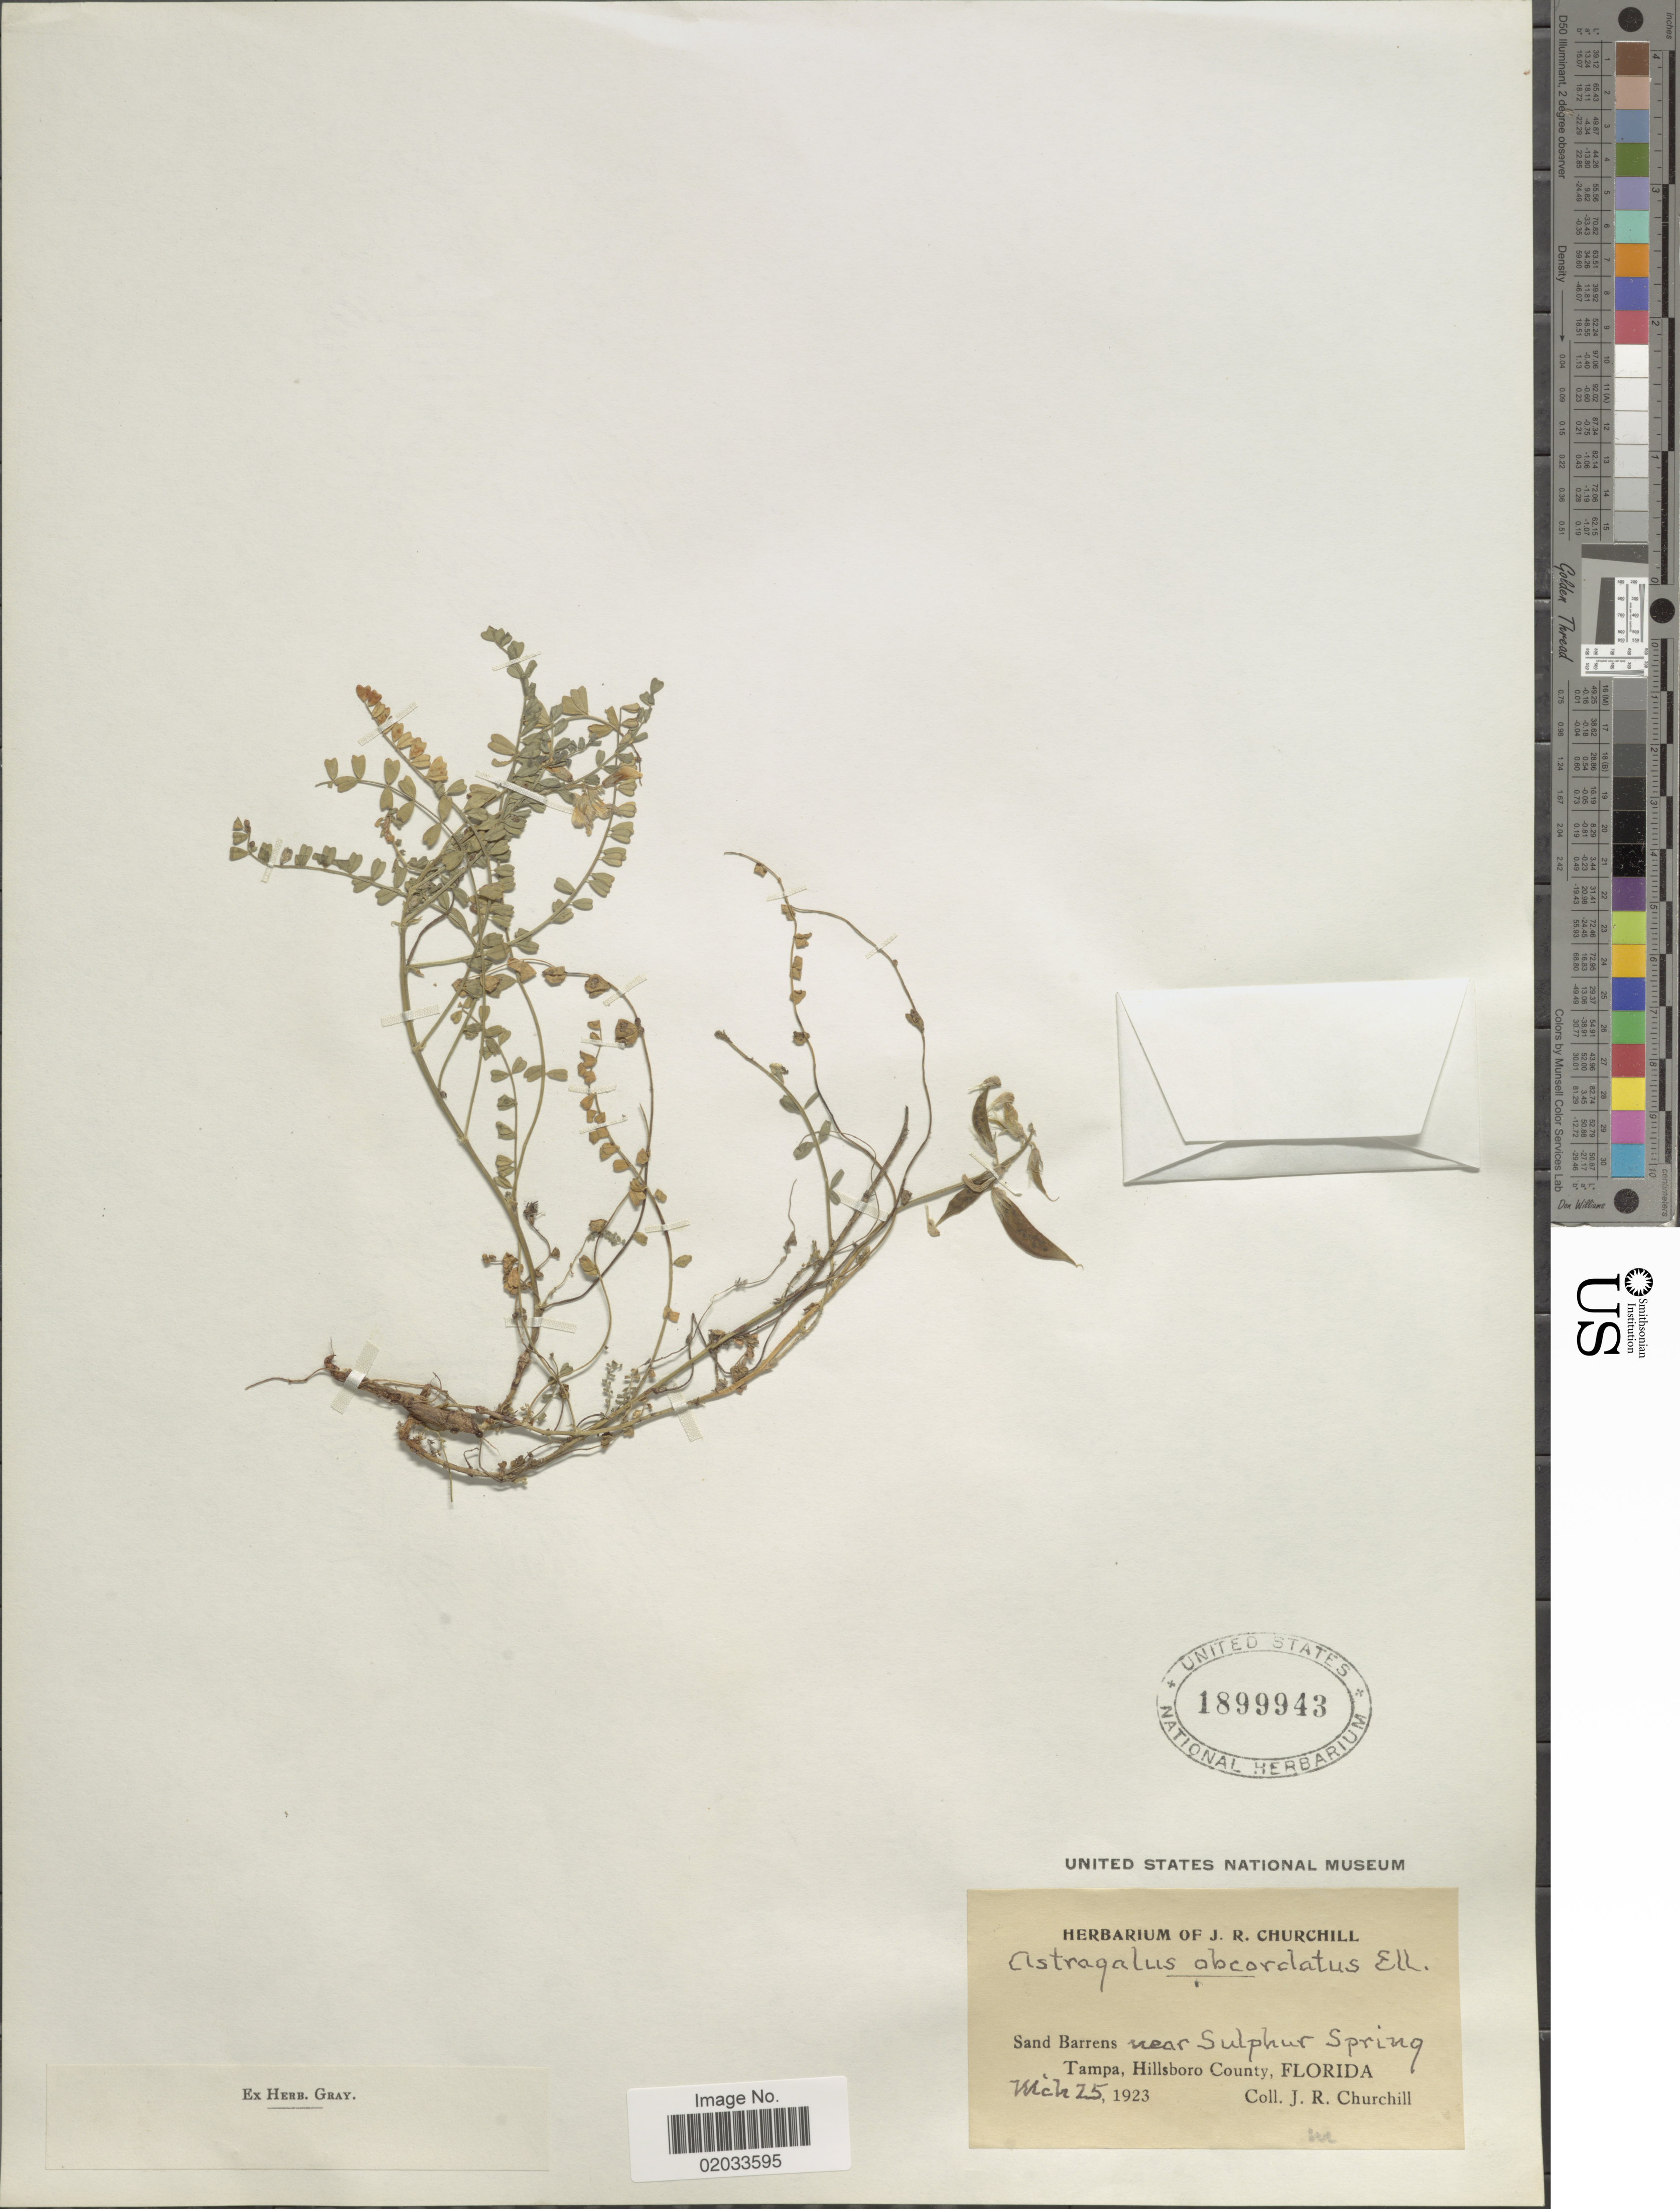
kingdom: Plantae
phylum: Tracheophyta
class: Magnoliopsida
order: Fabales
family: Fabaceae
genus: Astragalus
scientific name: Astragalus obcordatus Boiss., nom. illeg.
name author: Boiss.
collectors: J. Churchill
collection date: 1923-03-25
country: United States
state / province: Florida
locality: Sand barrens near Sulphur Spring, Tampa, Hillsboro County.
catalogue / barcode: US 1899943